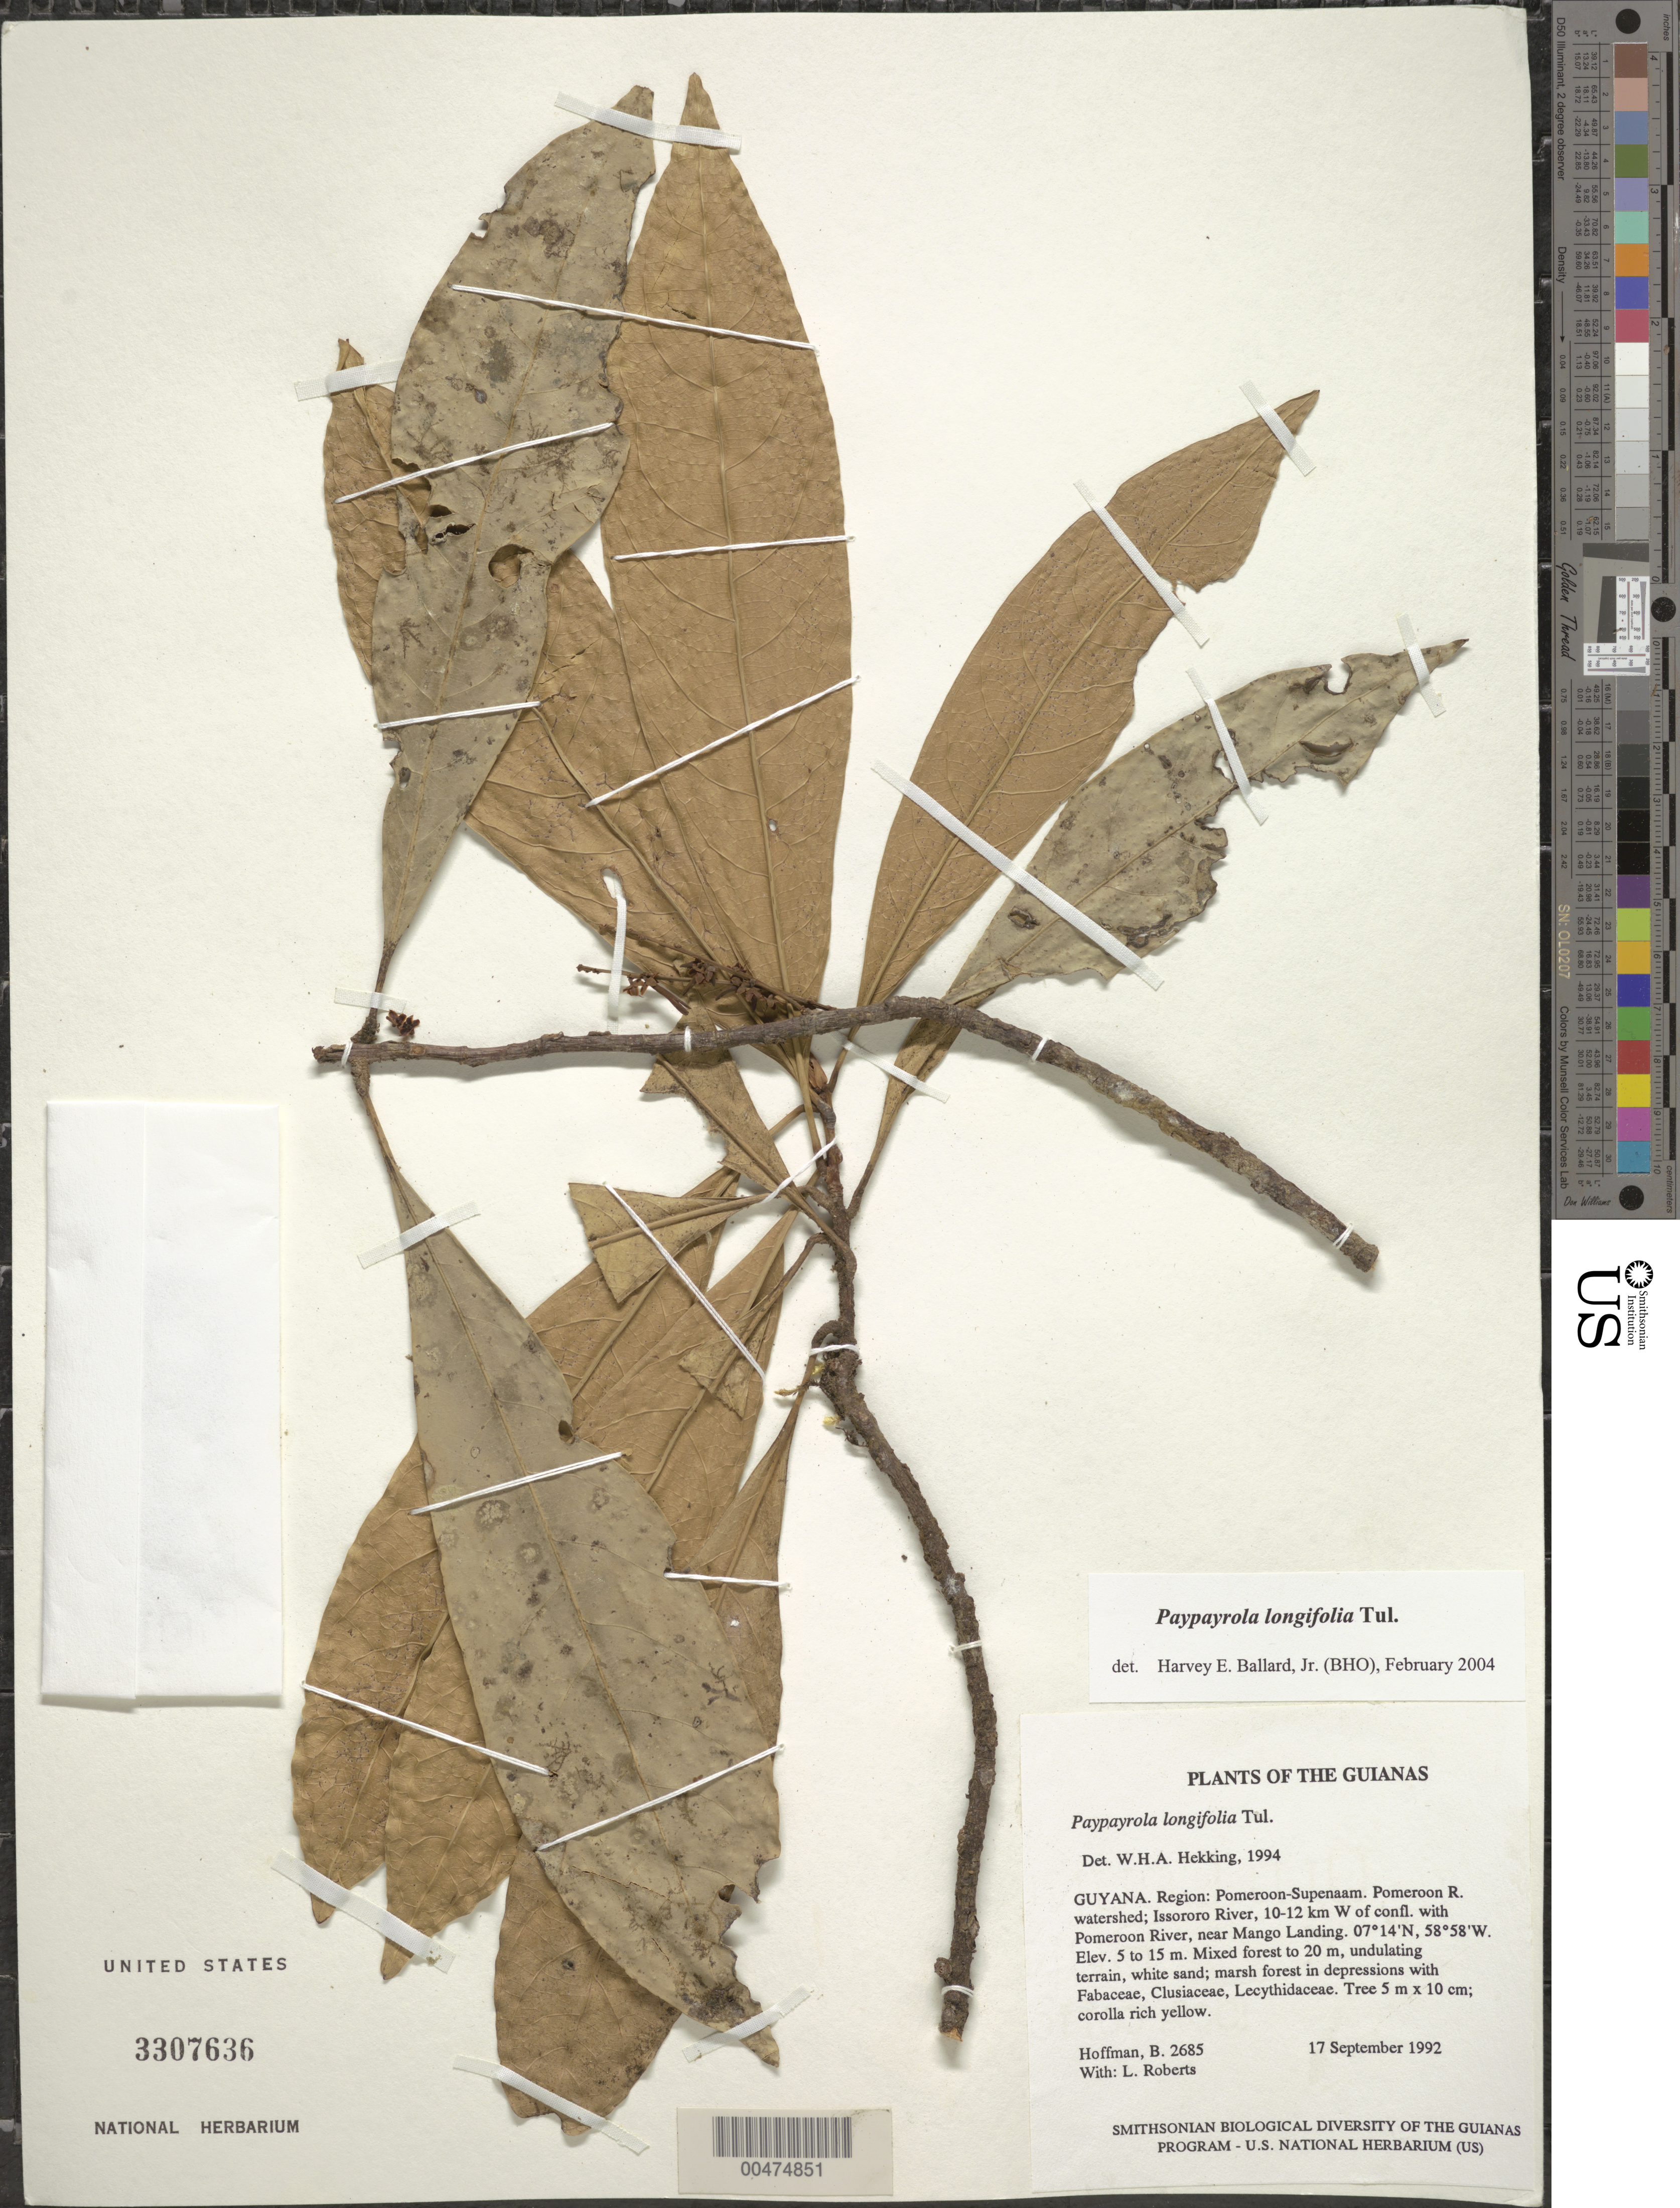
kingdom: Plantae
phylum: Tracheophyta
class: Magnoliopsida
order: Malpighiales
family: Violaceae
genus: Paypayrola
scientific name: Paypayrola longifolia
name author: Tul.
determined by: Ballard, Harvey E.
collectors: B. Hoffman & L. Roberts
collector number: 2685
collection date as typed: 17 September 1992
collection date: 1992-09-17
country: Guyana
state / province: Pomeroon-Supenaam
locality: Pomeroon River watershed; Issororo River, 10-12 km W of confluence with Pomeroon River, near Mango Landing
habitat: Mixed forest to 20 m, undulating terrain, white sand; marsh forest in depressions with Fabaceae, Clusiaceae, Lecythidaceae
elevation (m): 5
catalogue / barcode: US 3307636